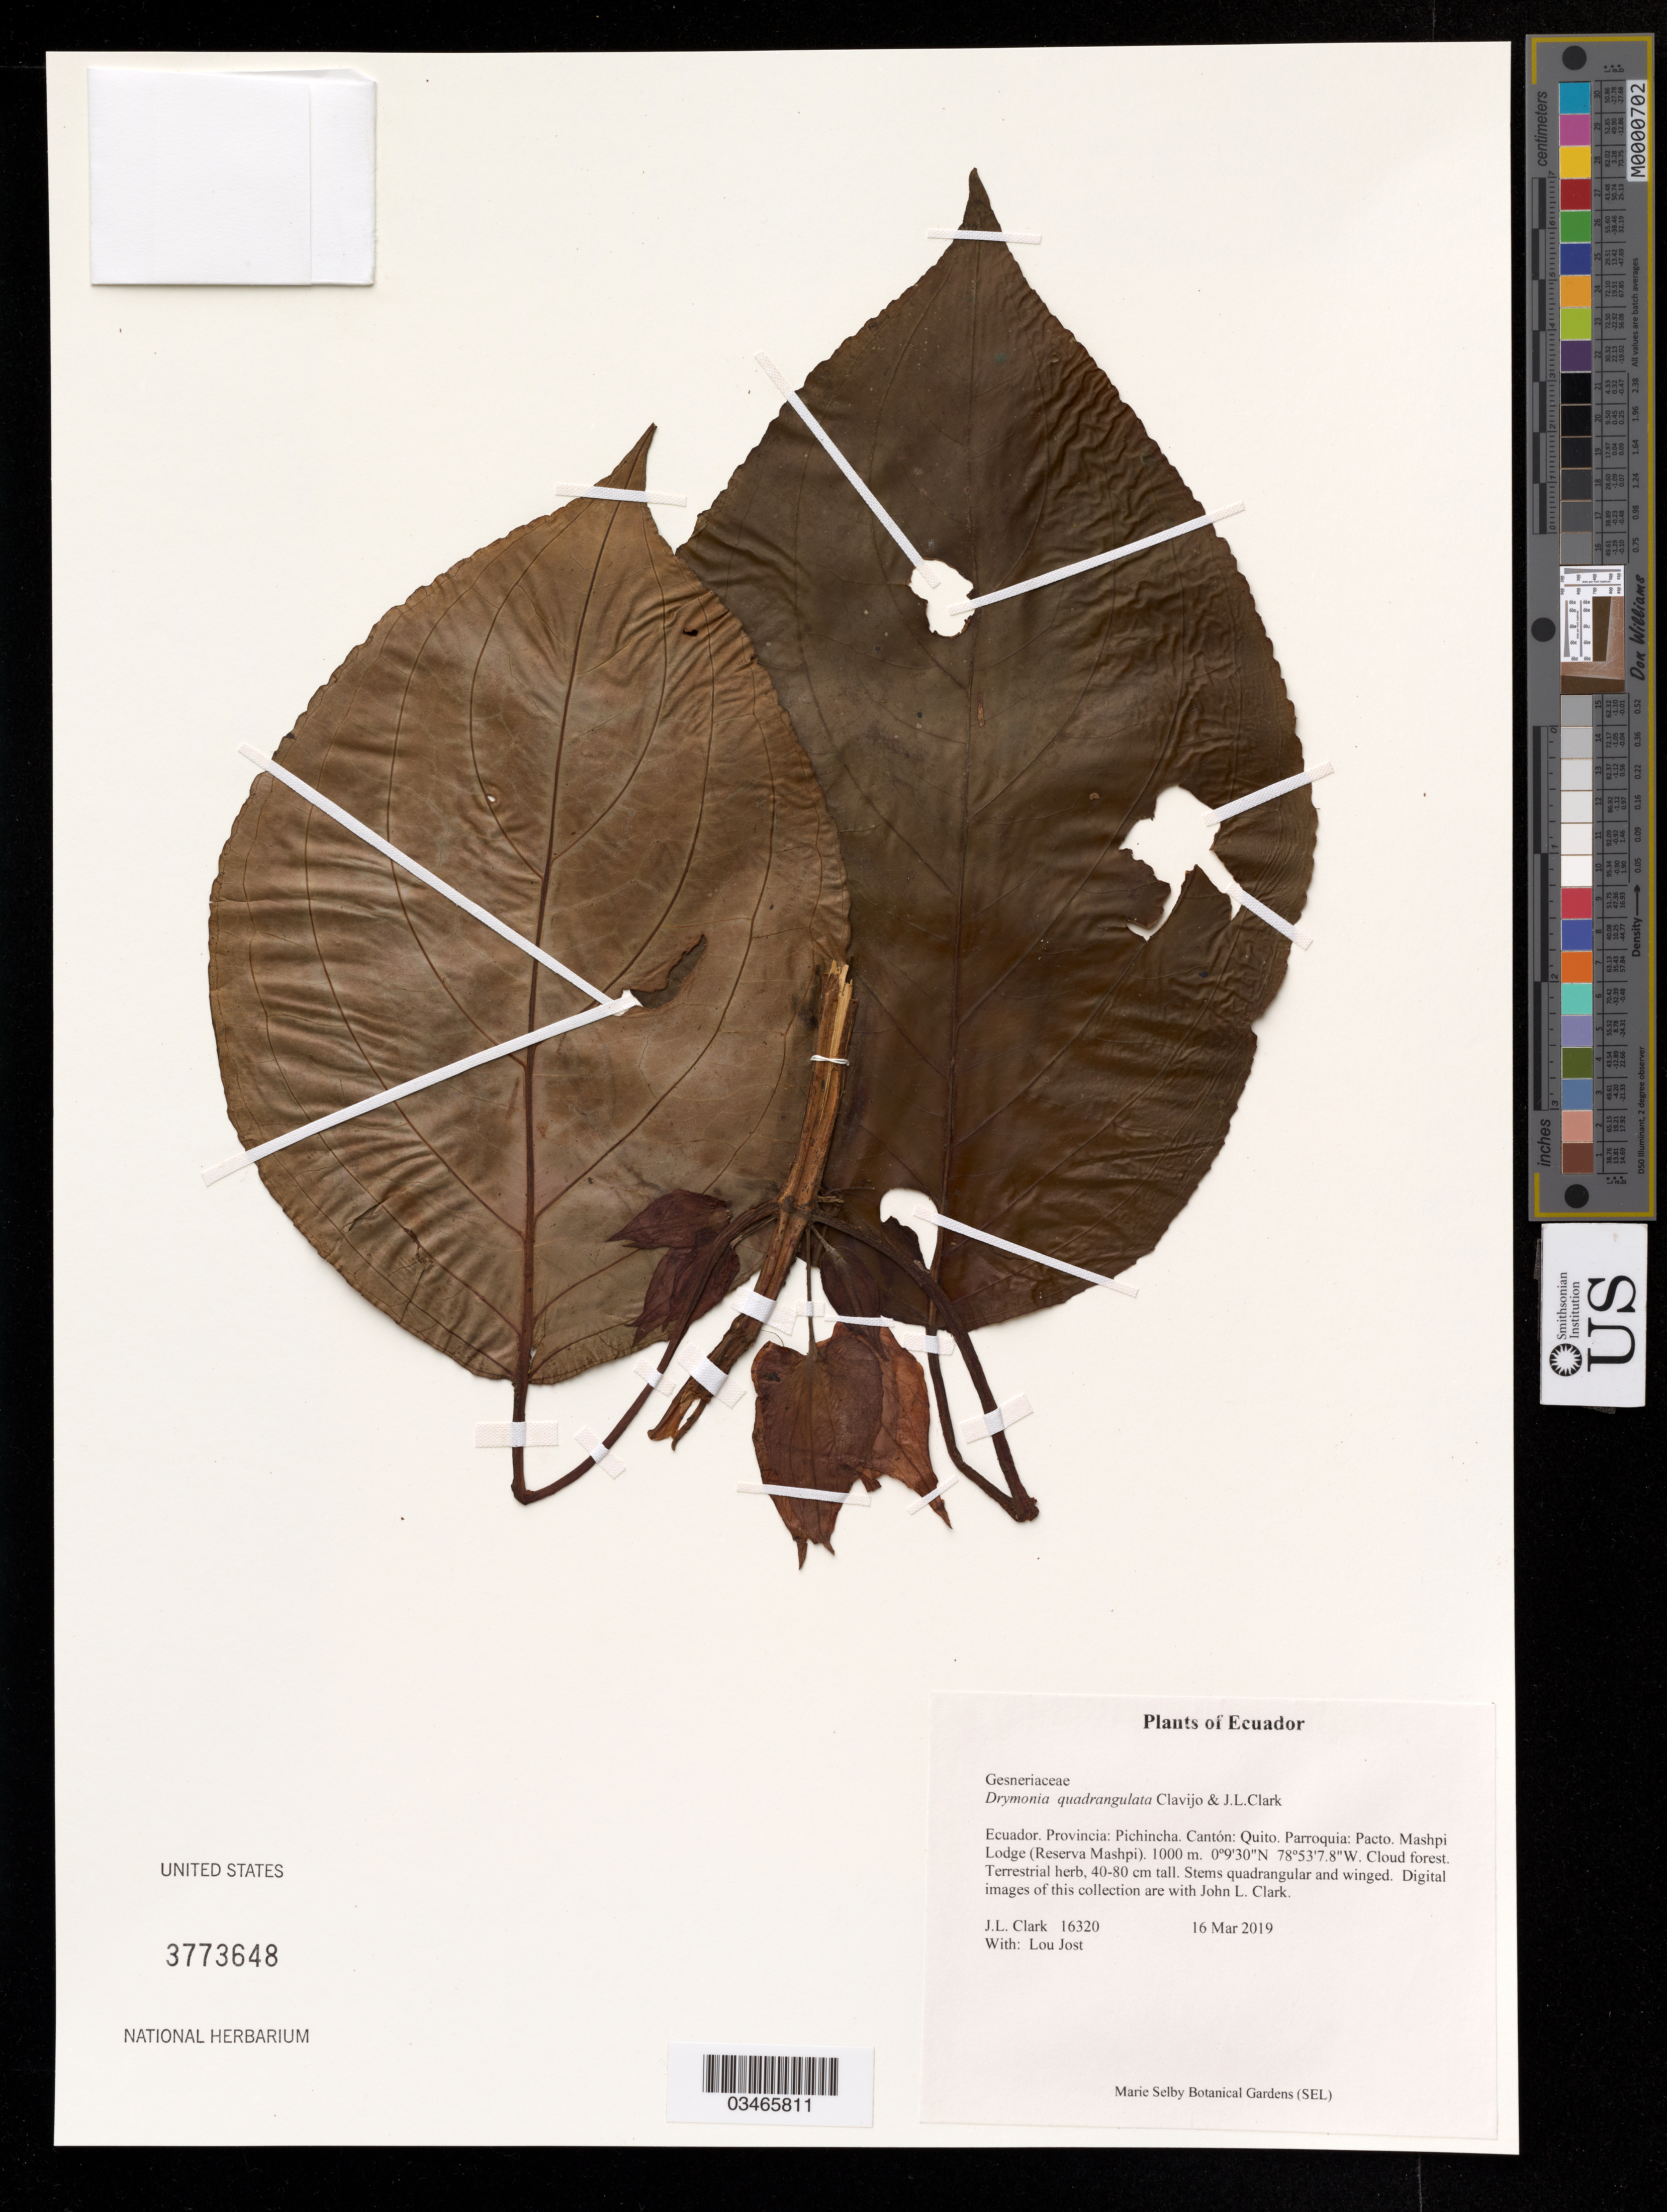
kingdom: Plantae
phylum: Tracheophyta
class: Magnoliopsida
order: Lamiales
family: Gesneriaceae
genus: Drymonia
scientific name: Drymonia quadrangulata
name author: Clavijo & J.L. Clark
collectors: J. L. Clark & L. Jost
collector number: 16320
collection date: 2019-03-16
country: Ecuador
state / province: Pichincha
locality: Canton: Quito. Parroquia: Pacto. Mashpi Lodge (Reserva Mashpi)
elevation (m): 1000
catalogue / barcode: US 3773648